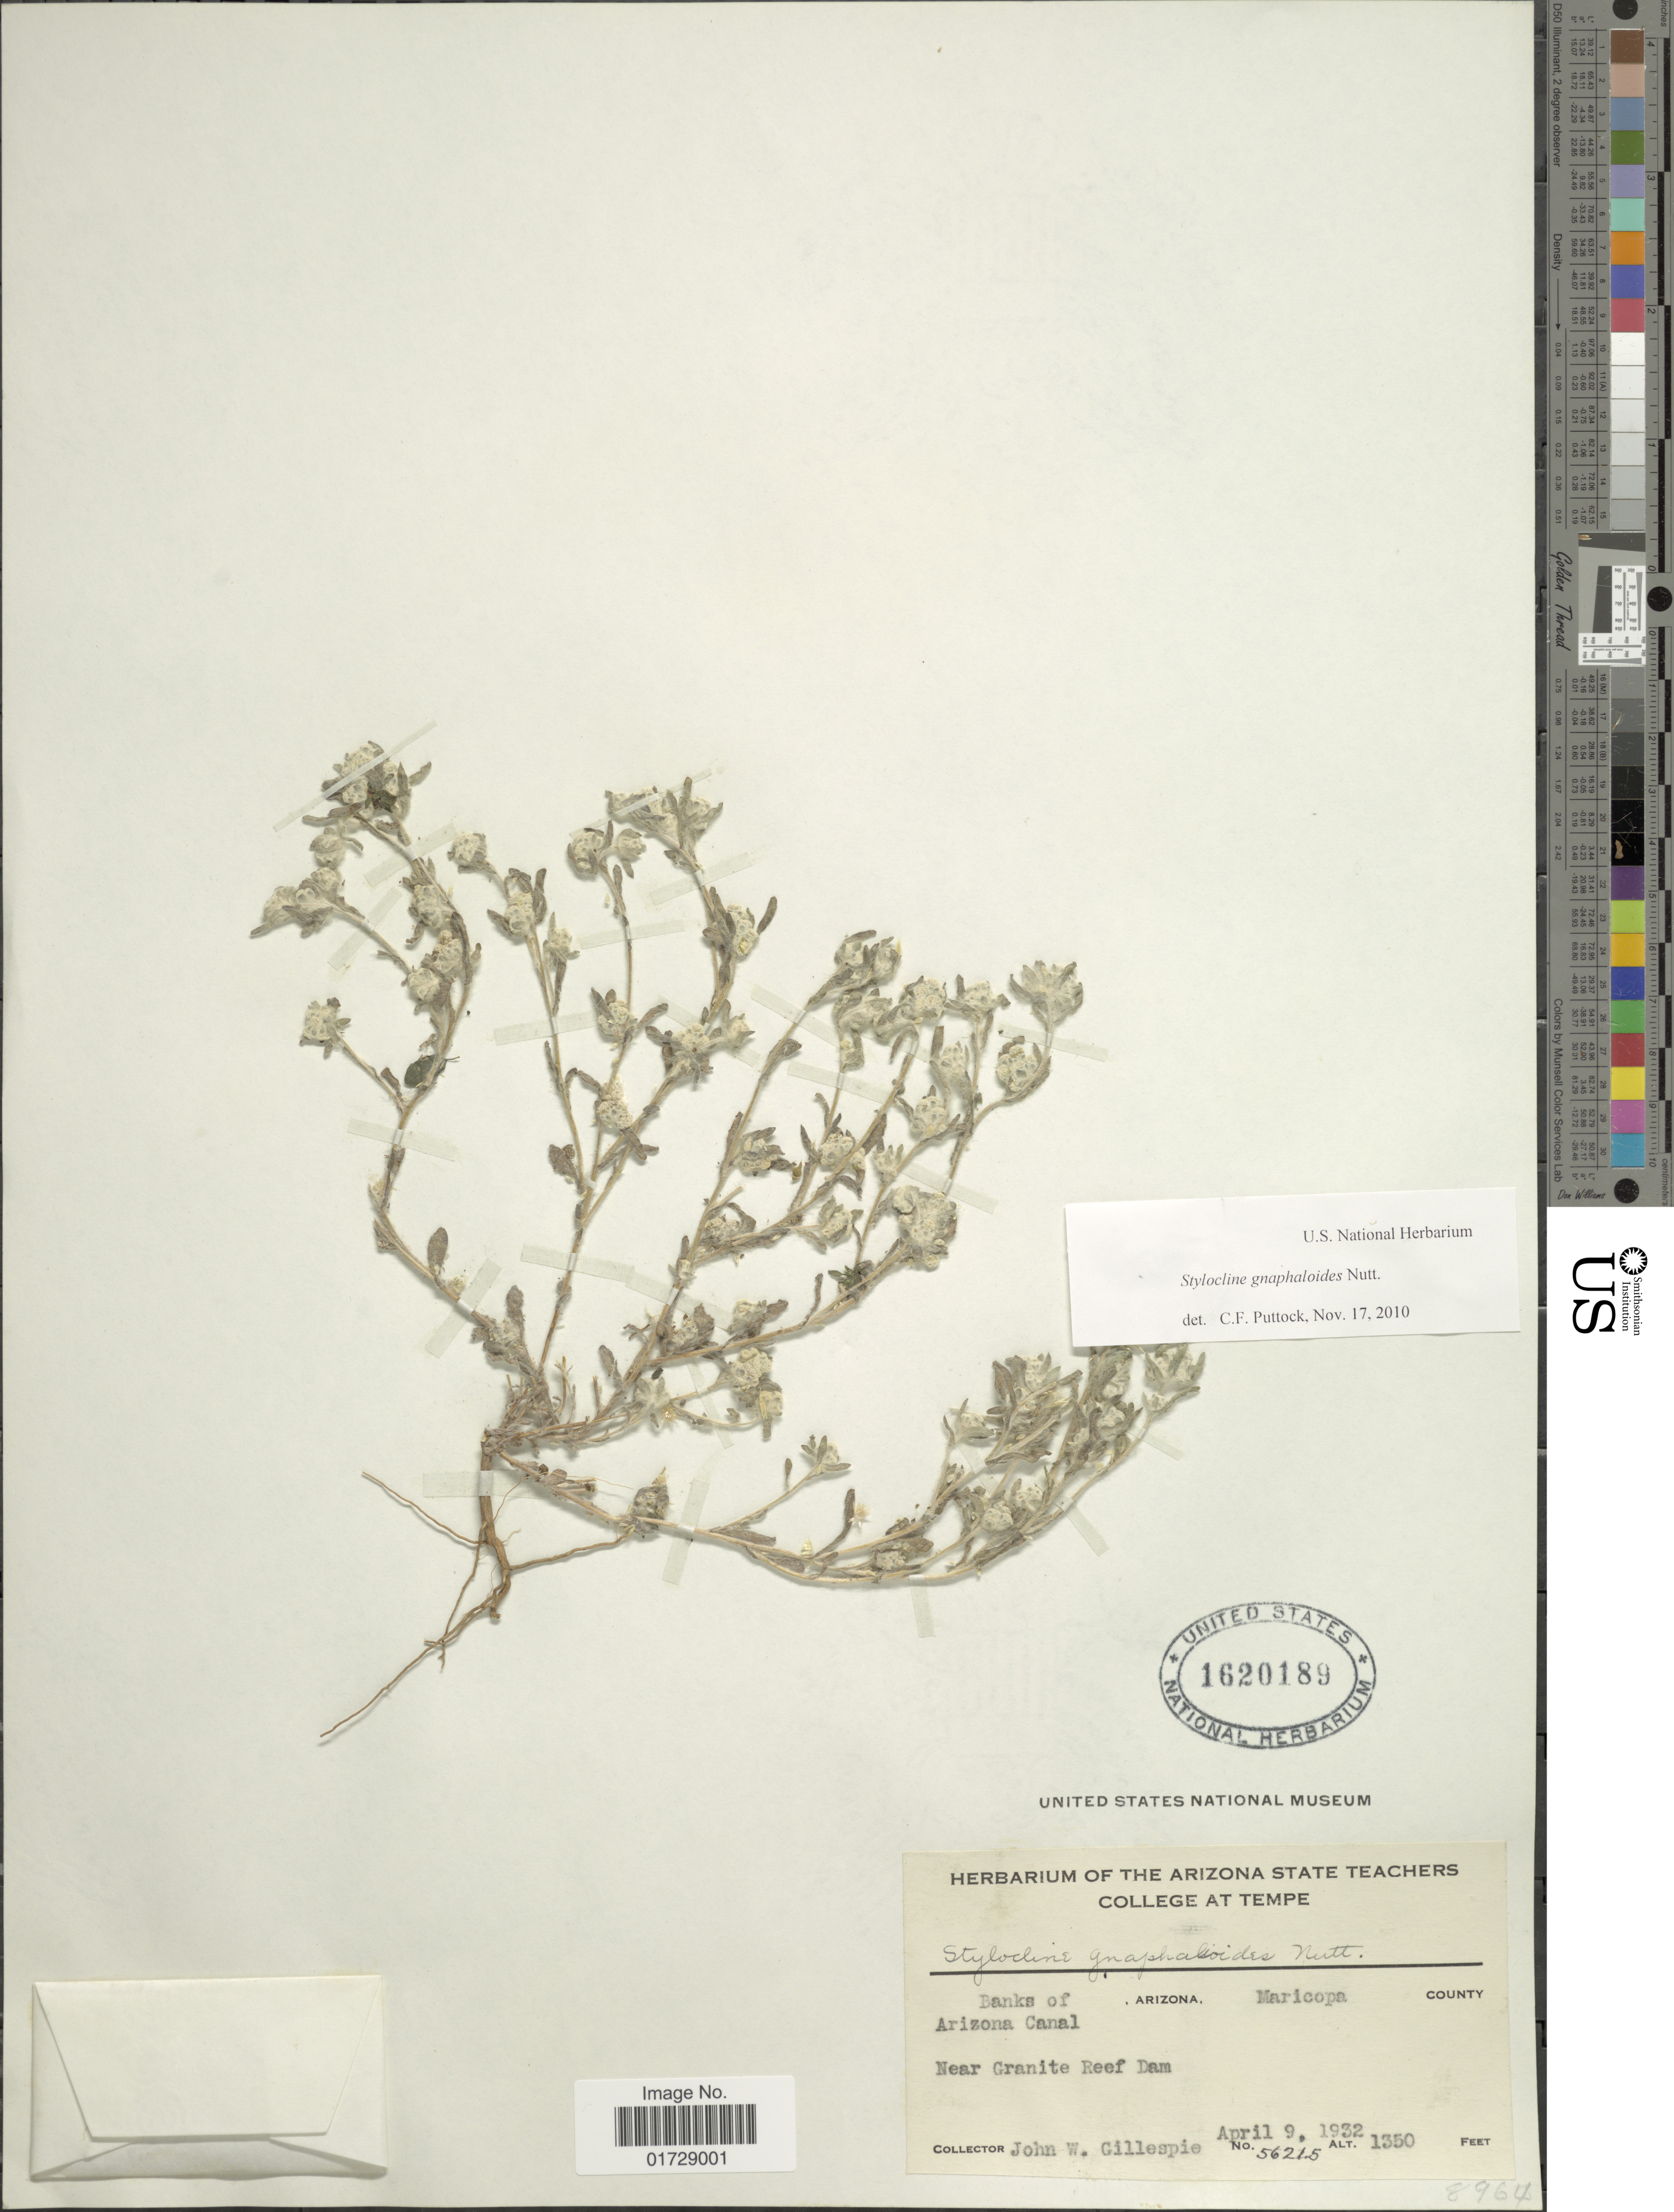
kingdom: Plantae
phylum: Tracheophyta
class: Magnoliopsida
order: Asterales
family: Asteraceae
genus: Stylocline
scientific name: Stylocline gnaphalioides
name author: Nutt.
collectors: J. W. Gillespie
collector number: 56215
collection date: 1932-04-09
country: United States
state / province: Arizona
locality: Banks of Arizona Canal, Maricopa County, Near Granite Reef Dam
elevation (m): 411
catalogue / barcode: US 1620189